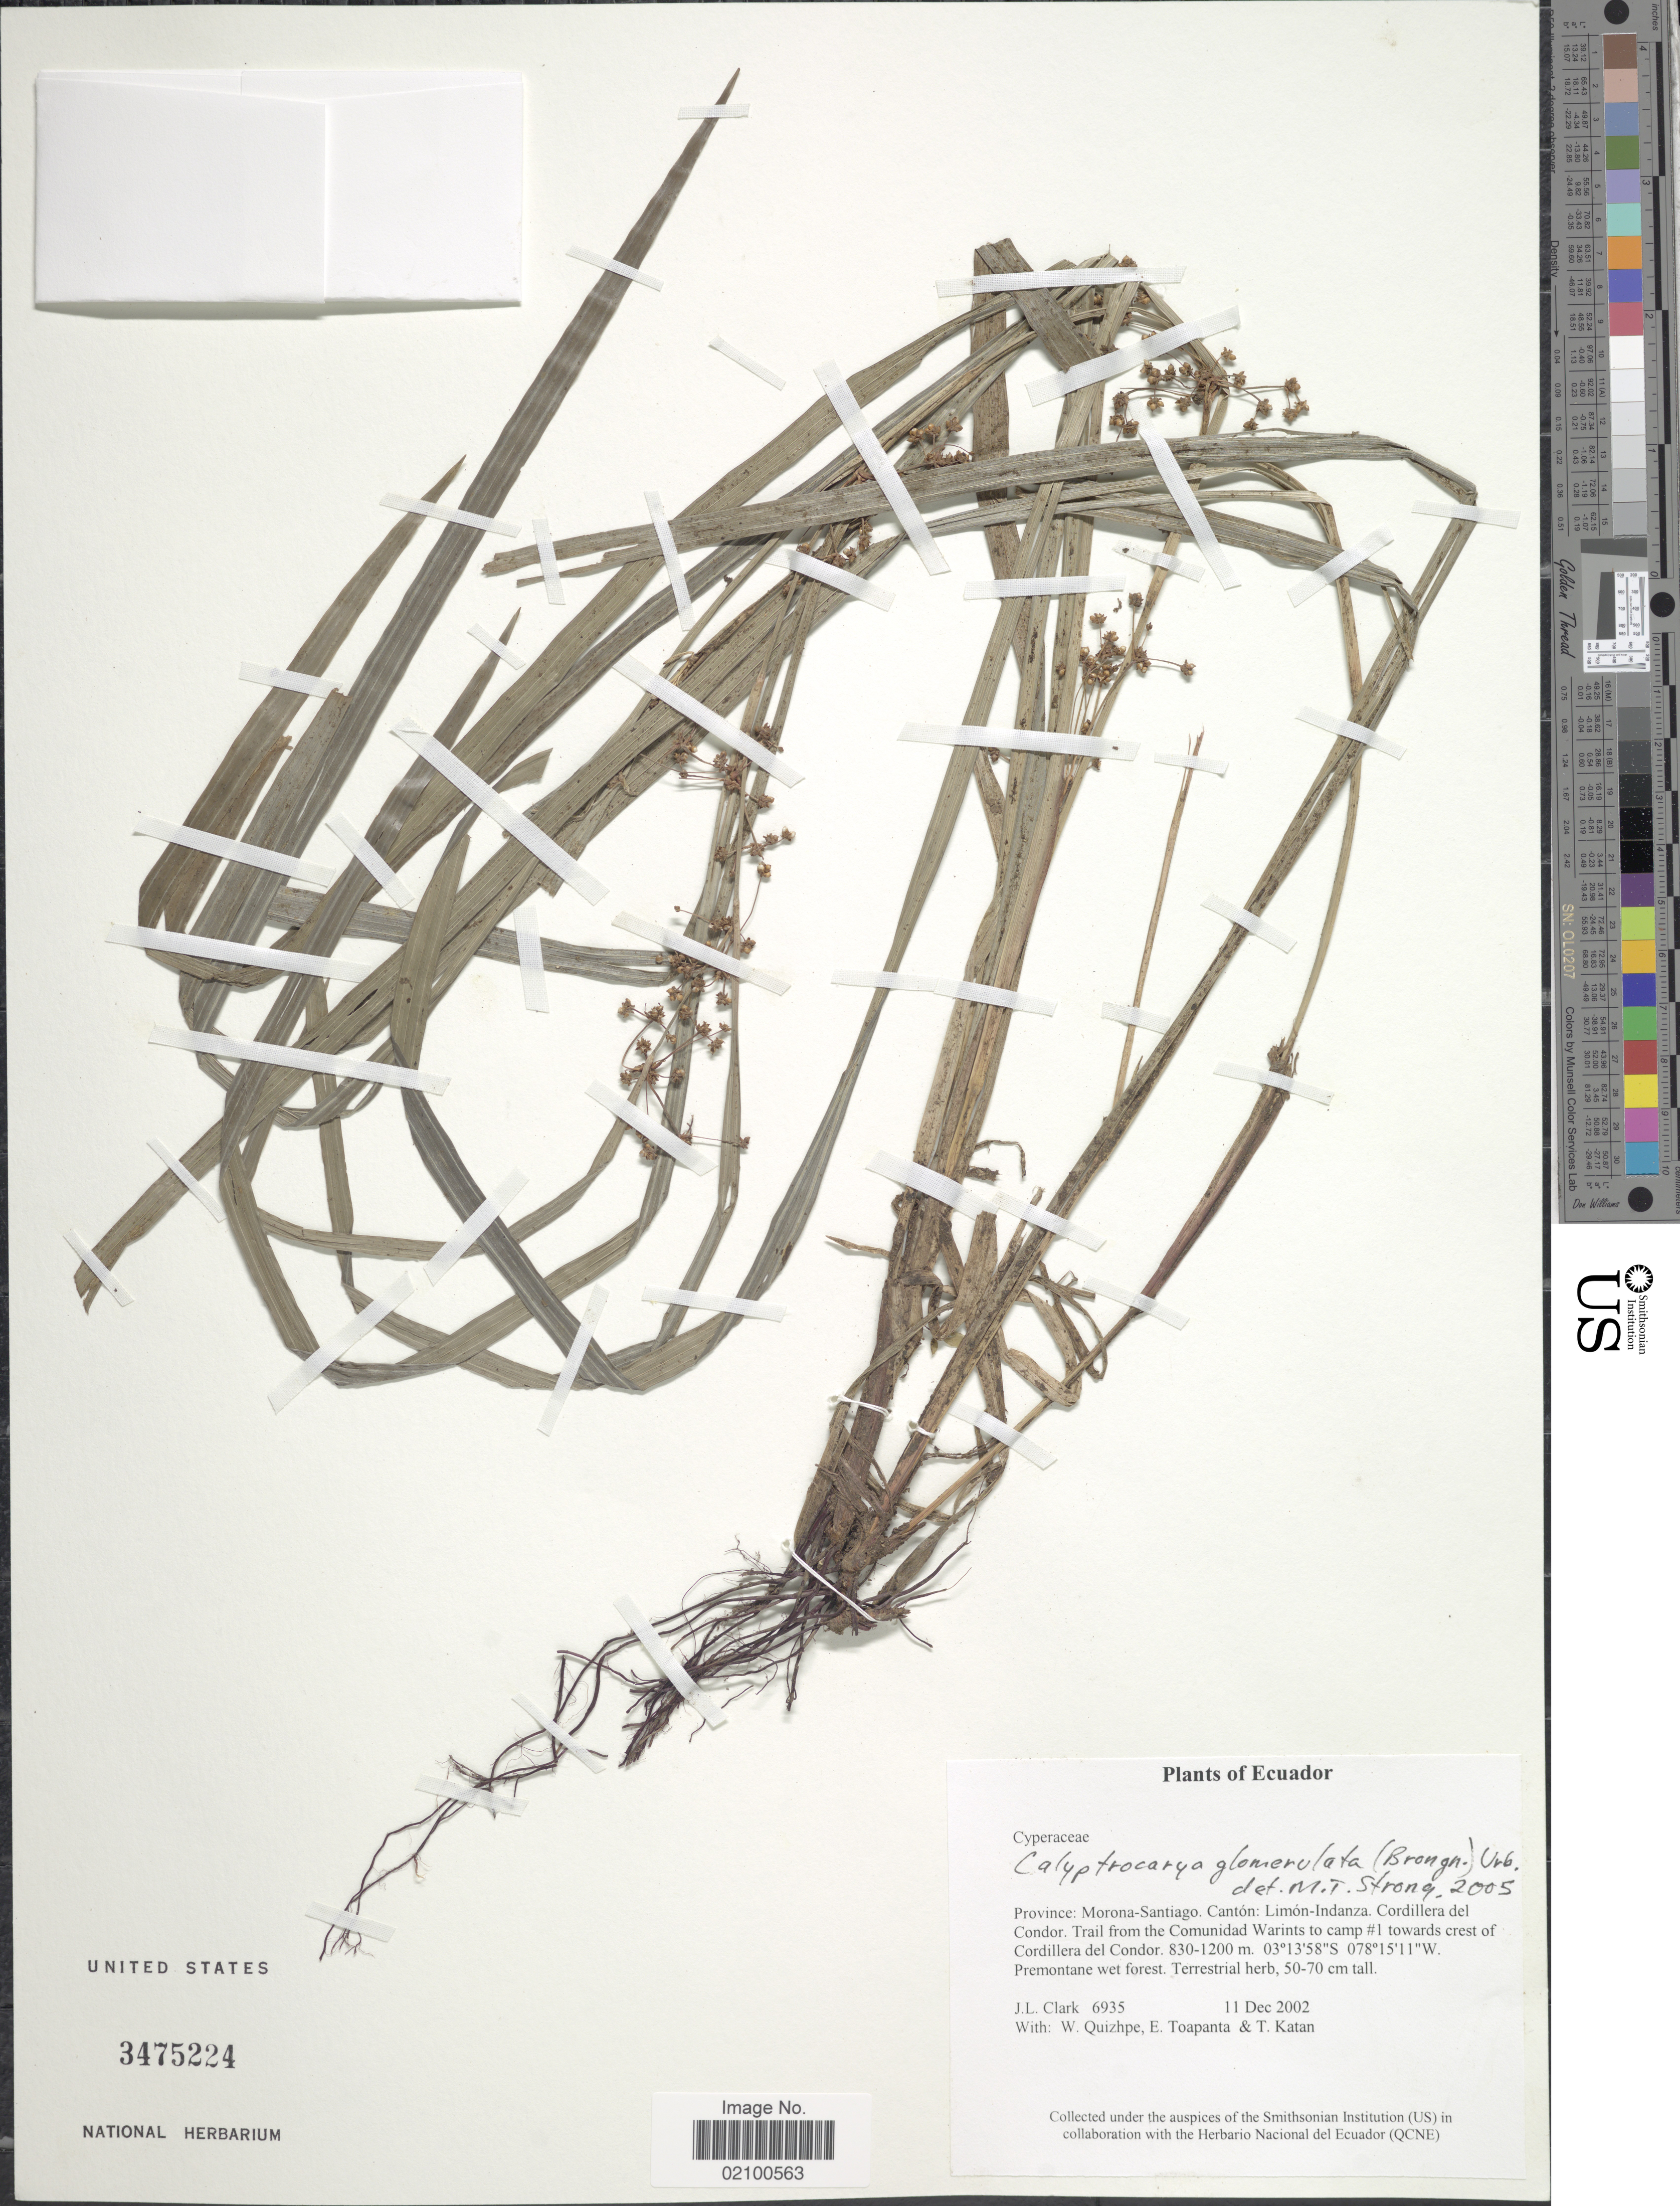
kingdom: Plantae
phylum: Tracheophyta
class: Liliopsida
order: Poales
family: Cyperaceae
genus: Calyptrocarya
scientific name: Calyptrocarya glomerulata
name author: (Brongn.) Urb.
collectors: J. L. Clark, W. Quizhpe, E. Toapanta & T. Katan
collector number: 6935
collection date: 2002-12-11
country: Ecuador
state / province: Morona-Santiago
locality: Province: Morona-Santiago. Canton: Limon-Indanza. Cordillera del Condor. Trail from the Comunidad Warints to camp #1 towards crest of Cordillera del Condor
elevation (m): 830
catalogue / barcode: US 3475224